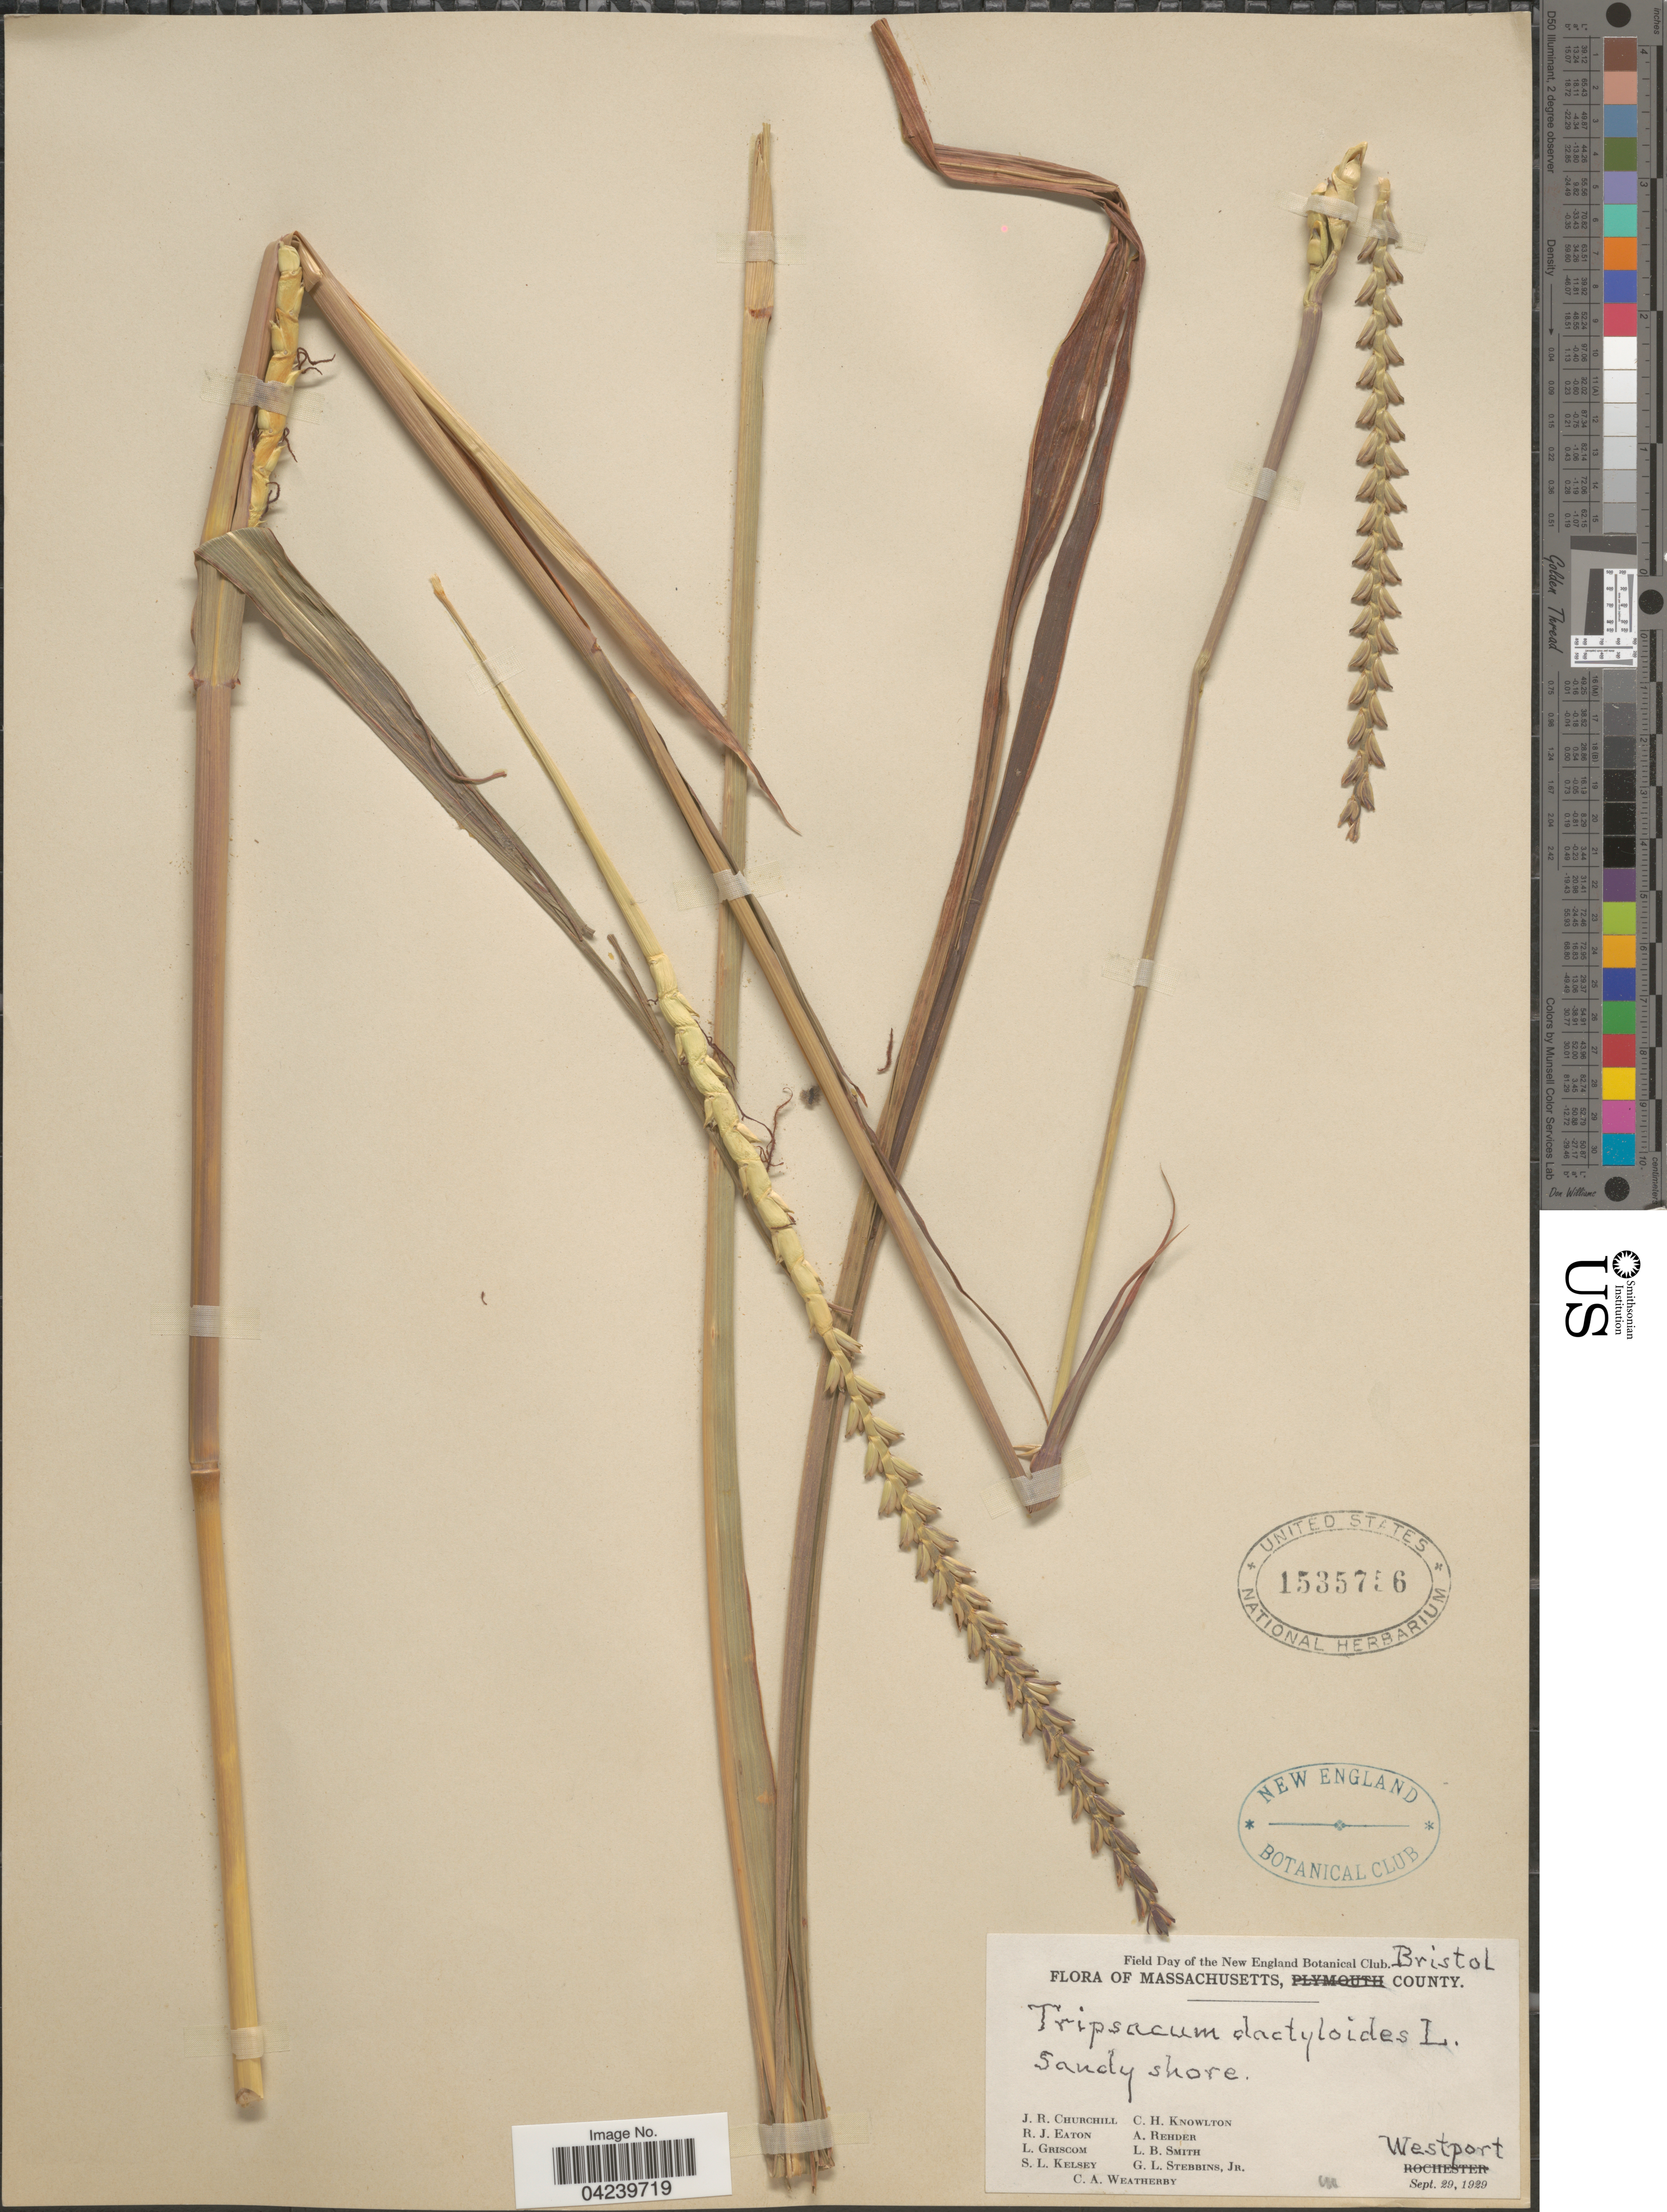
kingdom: Plantae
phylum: Tracheophyta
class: Liliopsida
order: Poales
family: Poaceae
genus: Tripsacum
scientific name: Tripsacum dactyloides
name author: (L.) L.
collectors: J. Churchill, R. J. Eaton, L. Griscom, S. Kelsey & et al.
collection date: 1929-09-29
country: United States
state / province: Massachusetts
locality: Bristol County. Westport.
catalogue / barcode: US 1535756